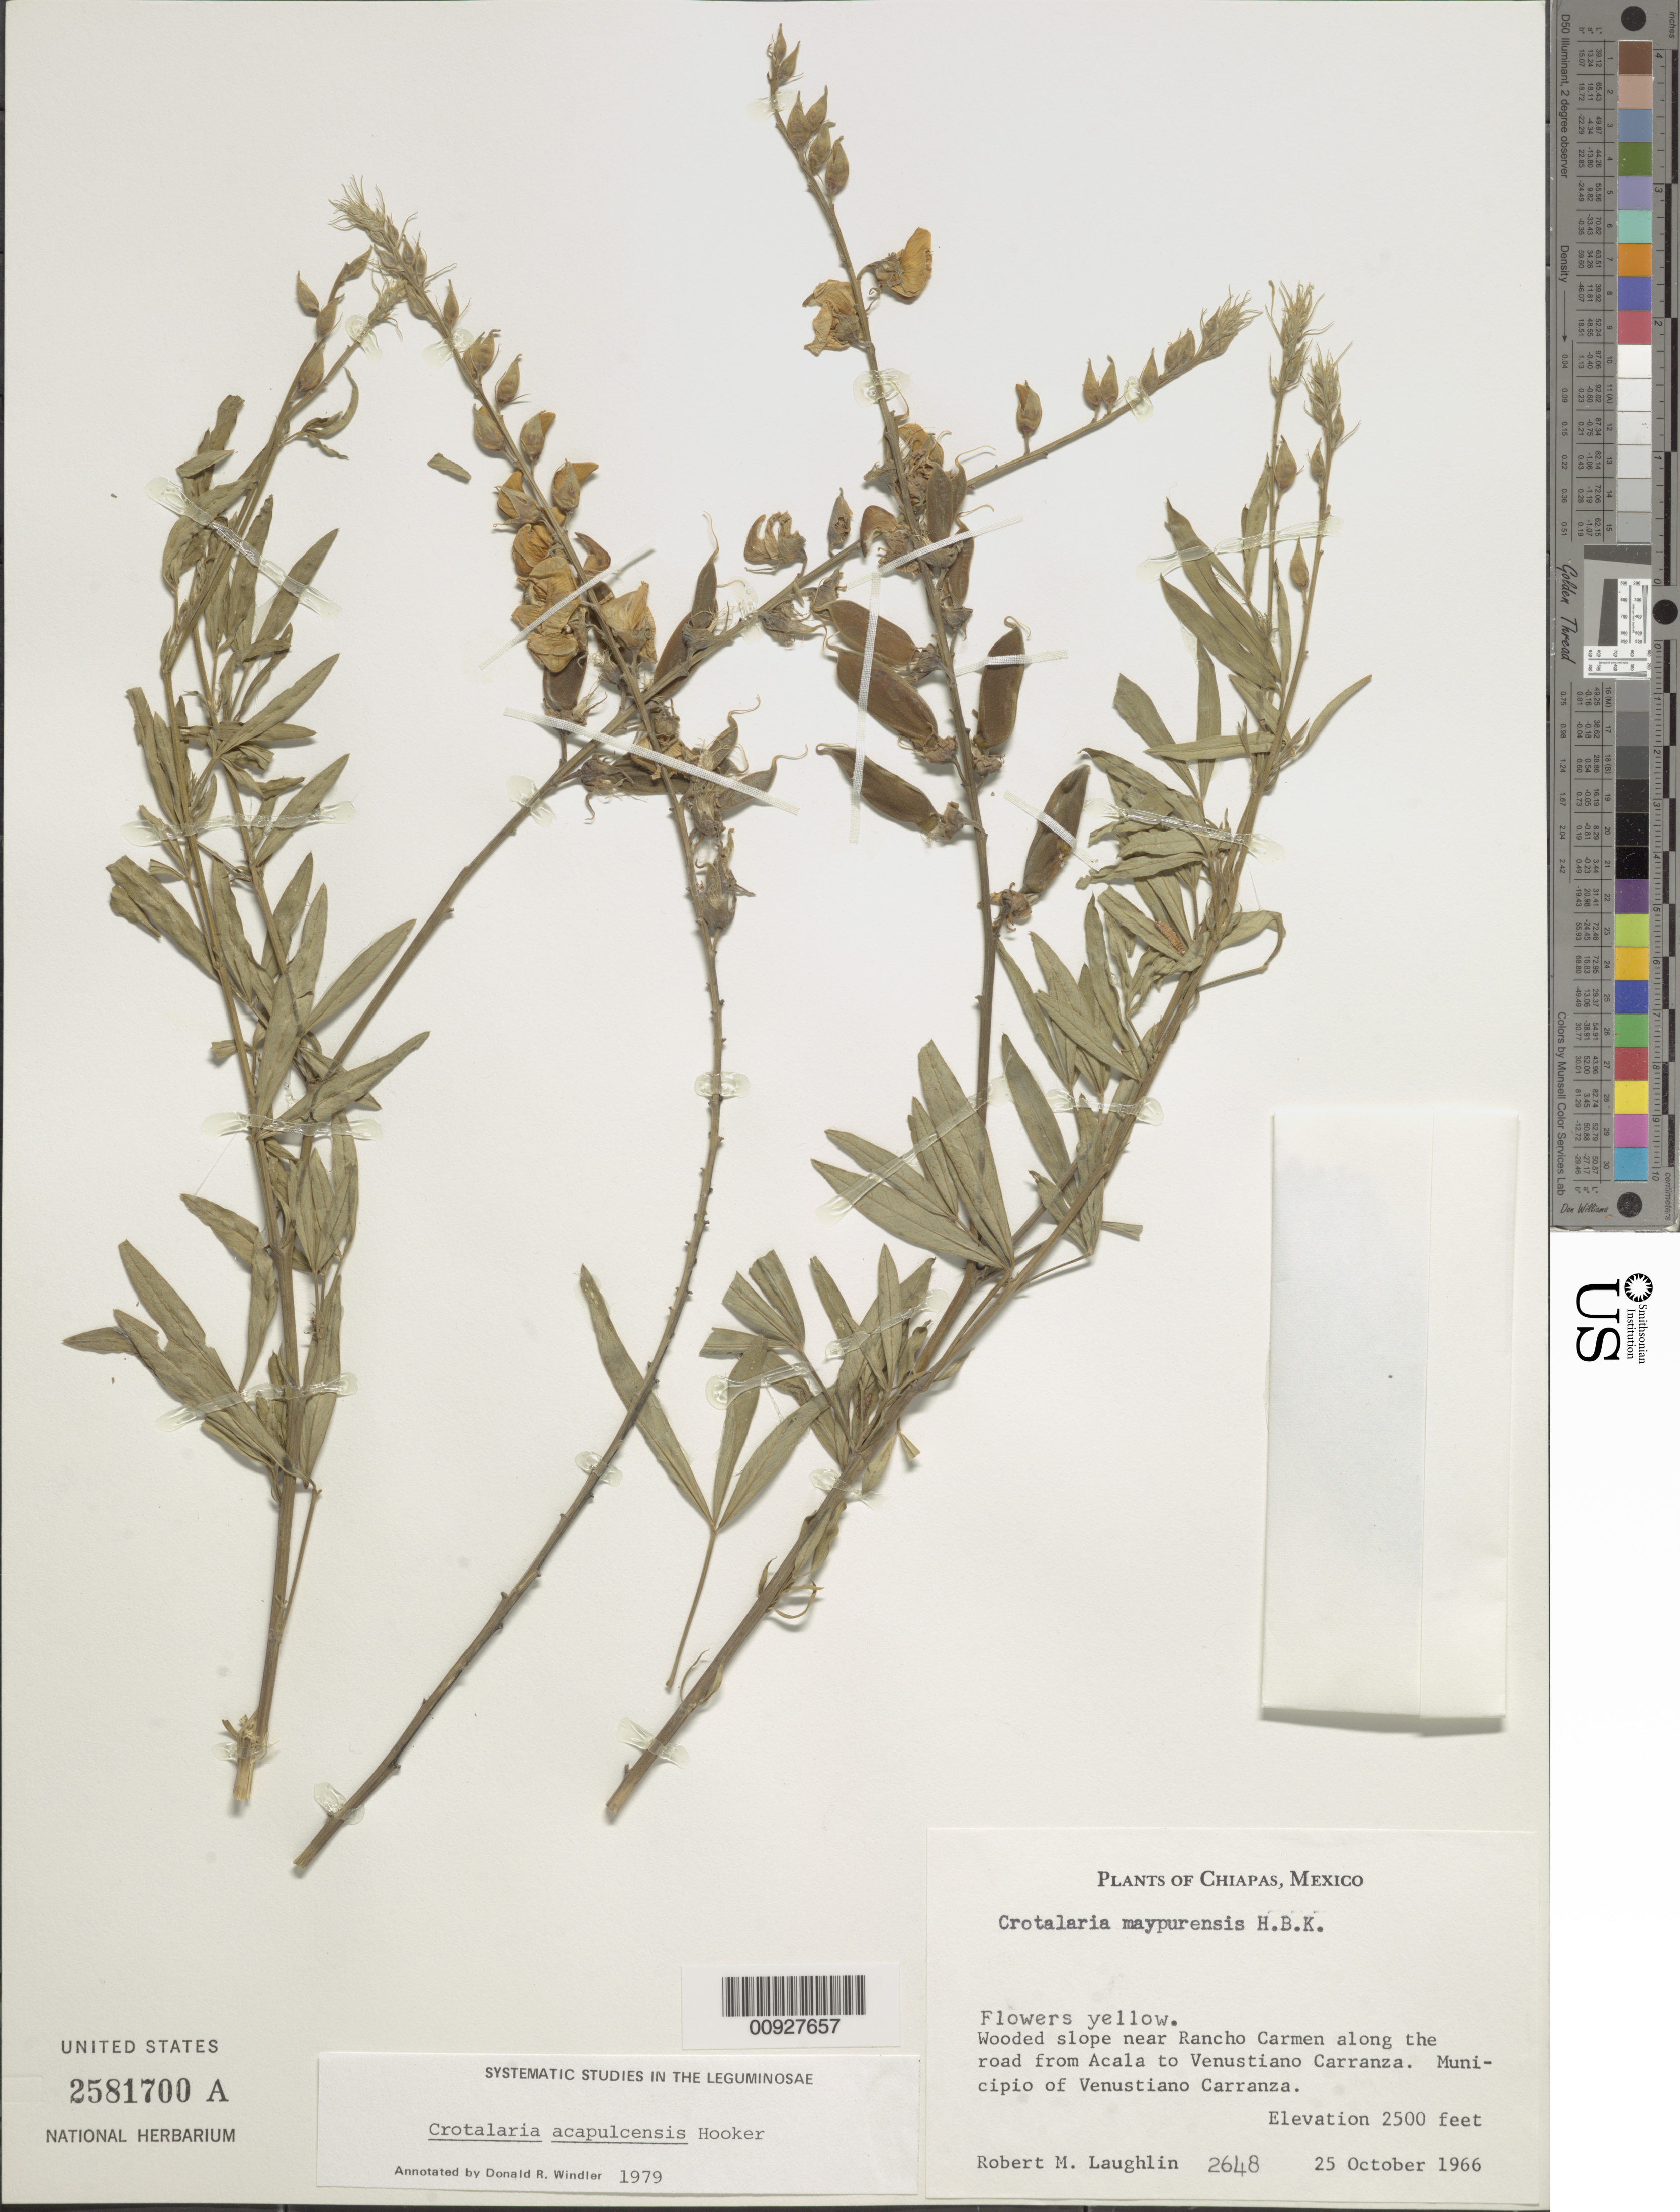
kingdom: Plantae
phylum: Tracheophyta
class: Magnoliopsida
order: Fabales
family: Fabaceae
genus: Crotalaria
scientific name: Crotalaria acapulcensis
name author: Hook. & Arn.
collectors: R. M. Laughlin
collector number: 2648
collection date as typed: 25 Oct 1966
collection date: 1966-10-25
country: Mexico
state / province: Chiapas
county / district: Venustiano Carranza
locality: Near Rancho Carmen along the road from Acala to Venustiano Carranza. Municipio of Venustiano Carranza, Chiapas.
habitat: Wooded slope.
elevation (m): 762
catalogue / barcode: US 2581700A